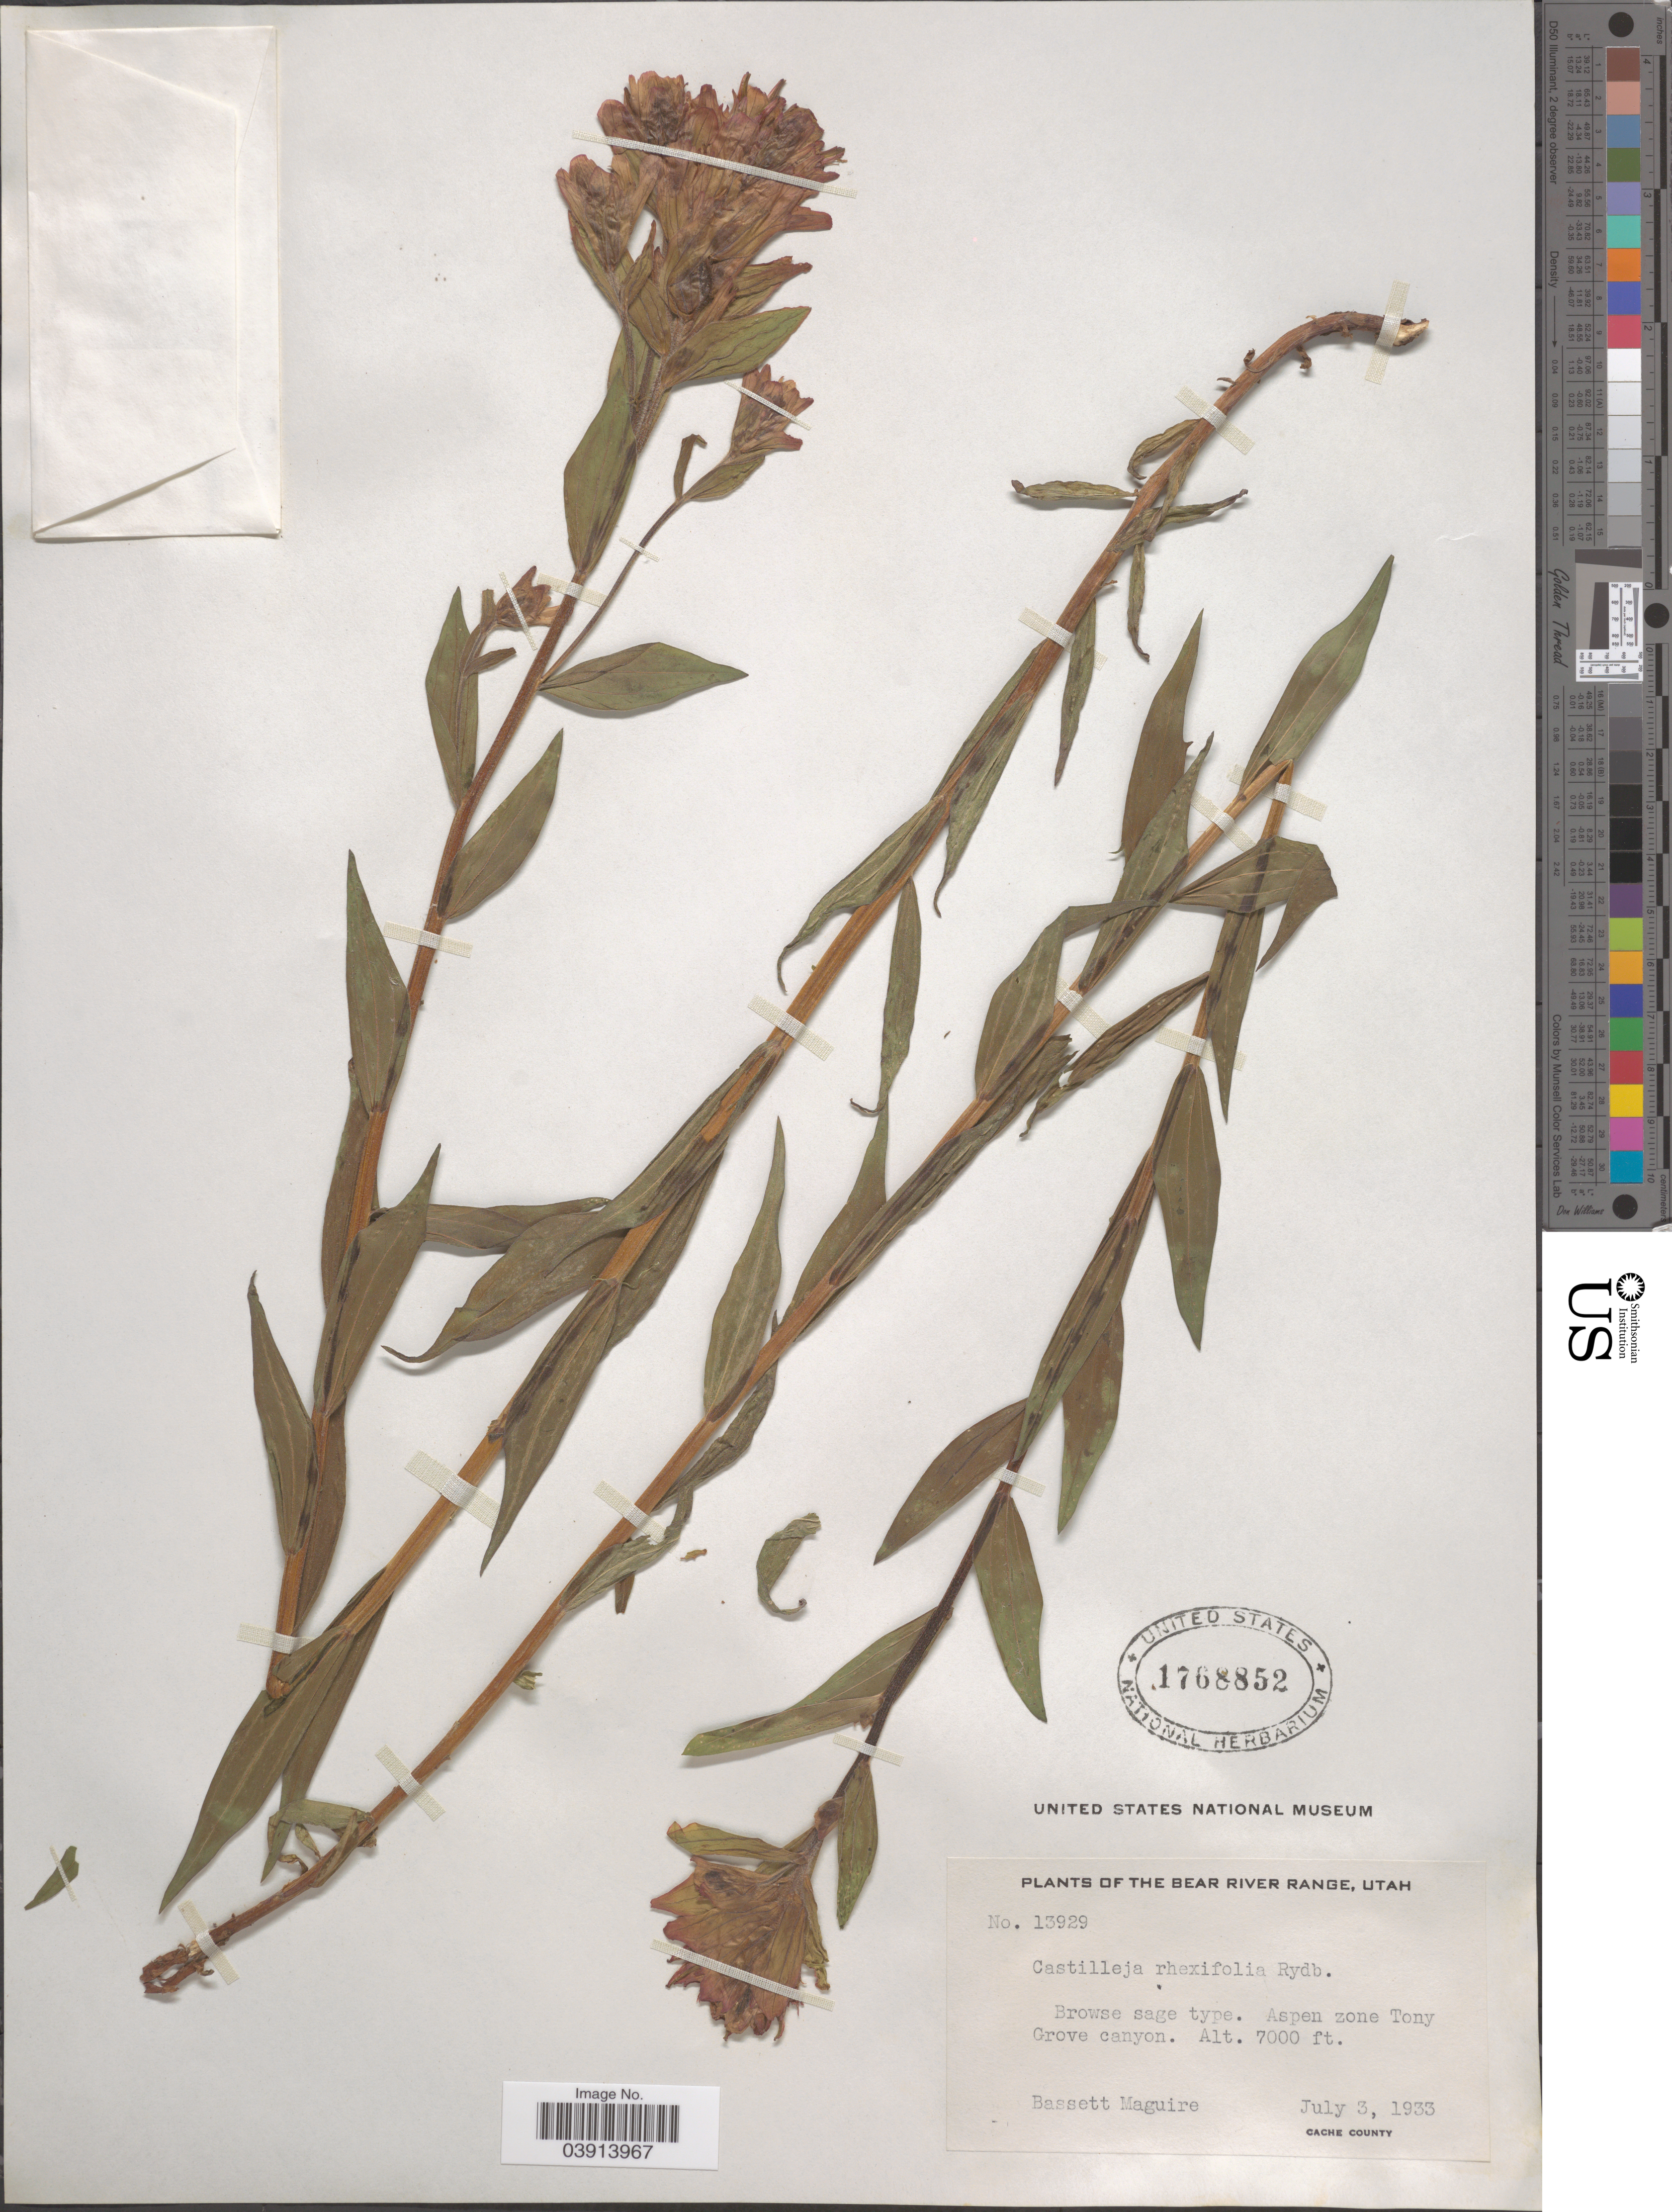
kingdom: Plantae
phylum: Tracheophyta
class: Magnoliopsida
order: Lamiales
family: Orobanchaceae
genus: Castilleja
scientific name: Castilleja rhexiifolia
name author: Rydb.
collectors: B. Maguire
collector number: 13929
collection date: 1933-07-03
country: United States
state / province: Utah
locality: The Bear River Range. Aspen zone Tony Grove canyon. Cache County.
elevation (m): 2134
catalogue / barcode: US 1768852